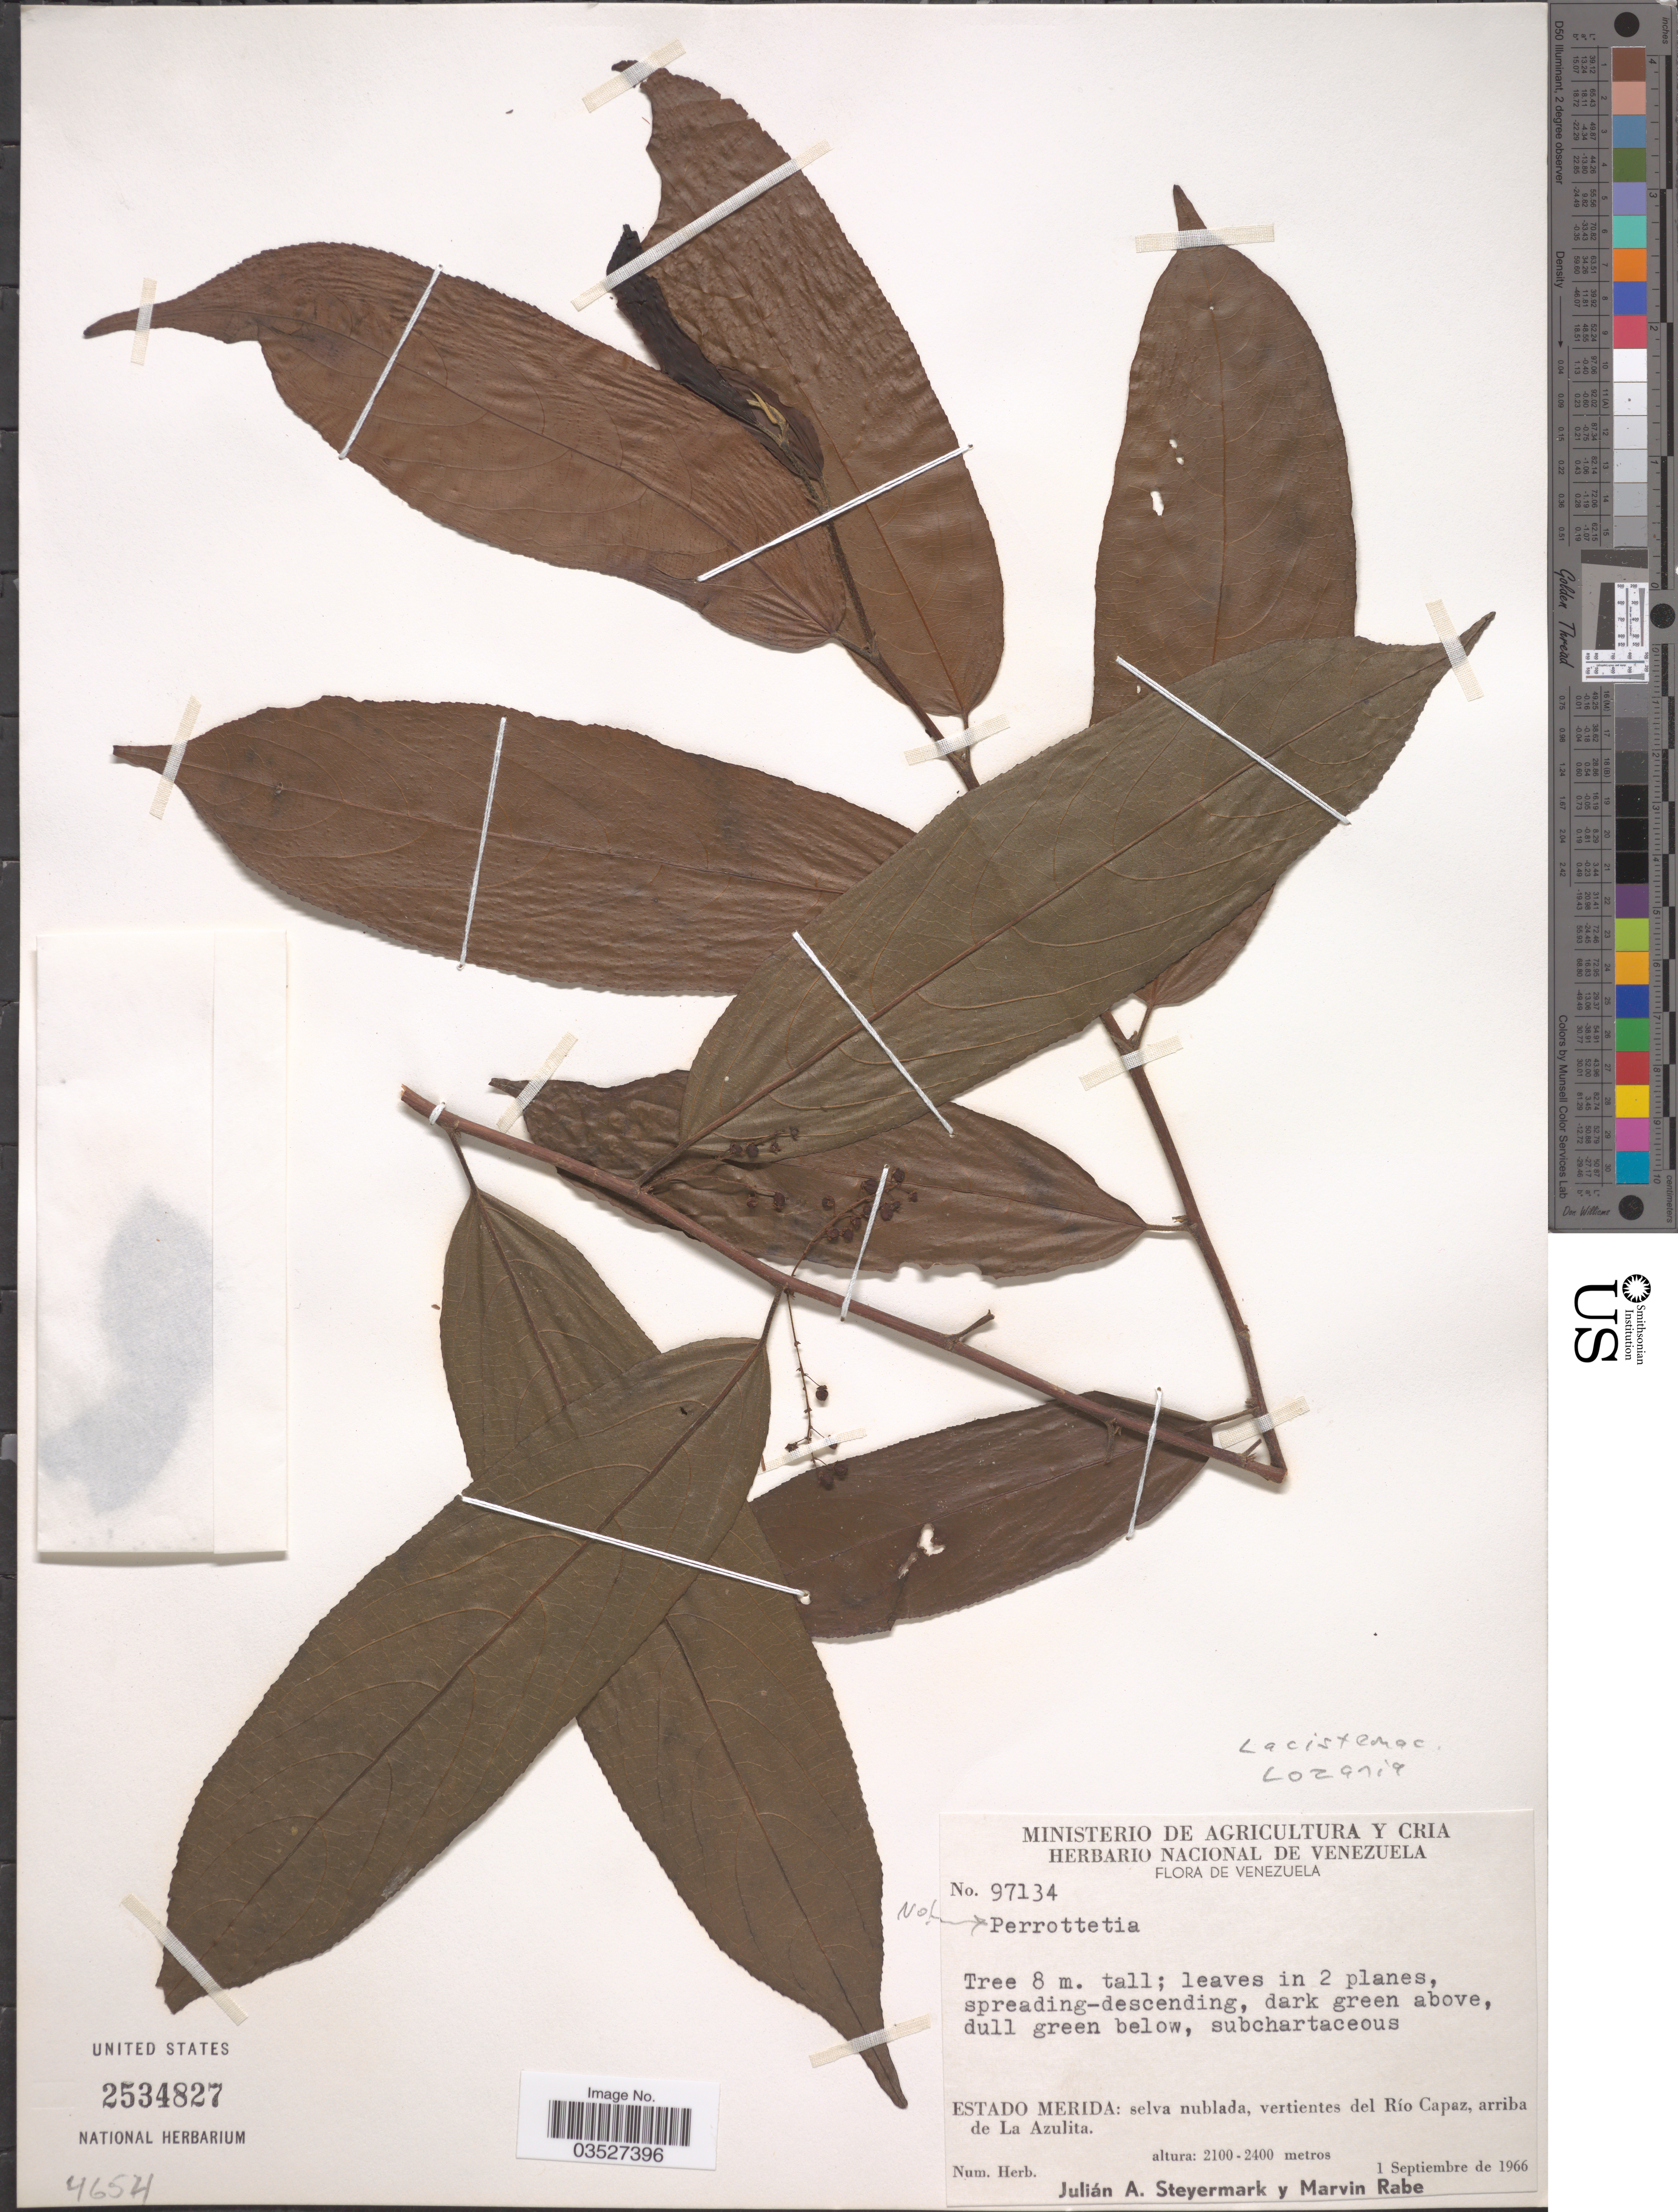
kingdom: Plantae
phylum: Tracheophyta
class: Magnoliopsida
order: Malpighiales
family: Lacistemataceae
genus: Lacistema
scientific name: Lacistema sp.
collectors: J. Steyermark & M. Rabe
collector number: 97134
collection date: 1966-09-01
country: Venezuela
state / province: Mérida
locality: Selva nublada, vertientes del Río Capaz, arriba de La Azulita.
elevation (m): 2100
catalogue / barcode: US 2534827